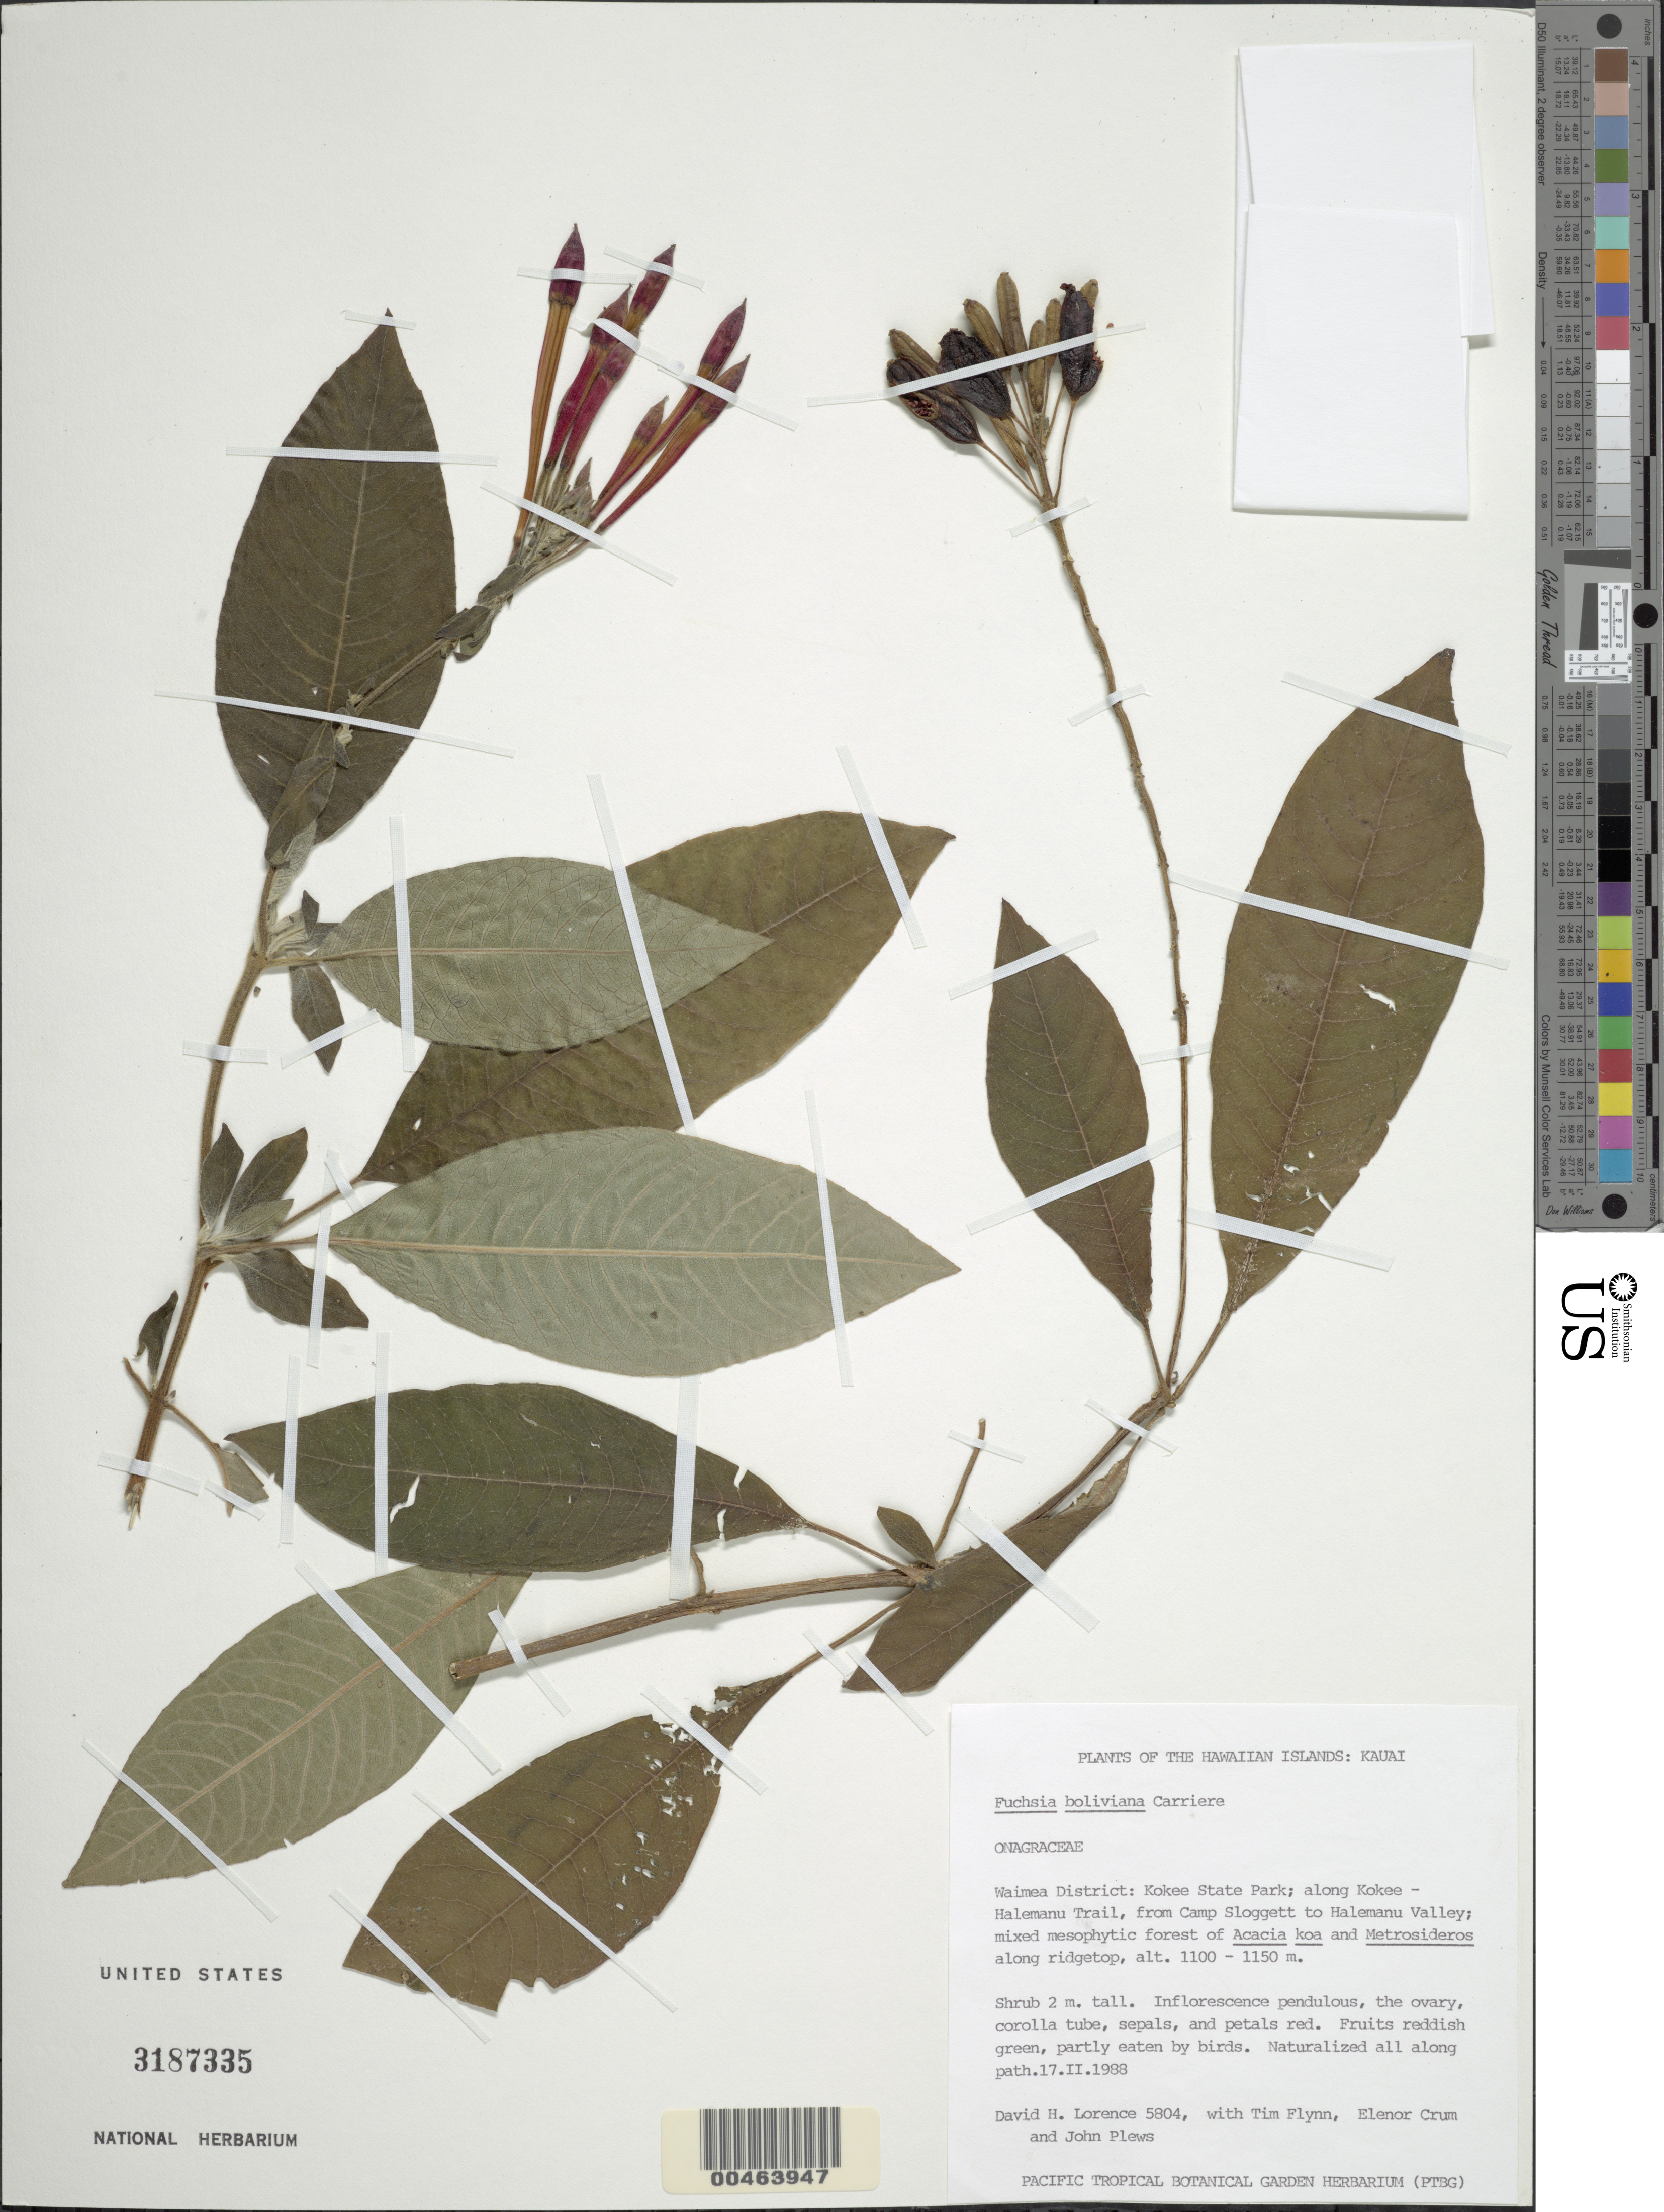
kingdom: Plantae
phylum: Tracheophyta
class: Magnoliopsida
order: Myrtales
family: Onagraceae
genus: Fuchsia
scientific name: Fuchsia boliviana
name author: Carrière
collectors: D. Lorence, T. W. Flynn, E. Crum & J. Plews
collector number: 5804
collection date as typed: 17 Feb 1988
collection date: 1988-02-17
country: United States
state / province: Hawaii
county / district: Honolulu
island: Oahu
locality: Waimea District: Kokee State Park; along Kokee-Halemanu Trail, from Camp Sloggett to Halemanu Valley.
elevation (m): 1100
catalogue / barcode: US 3187335